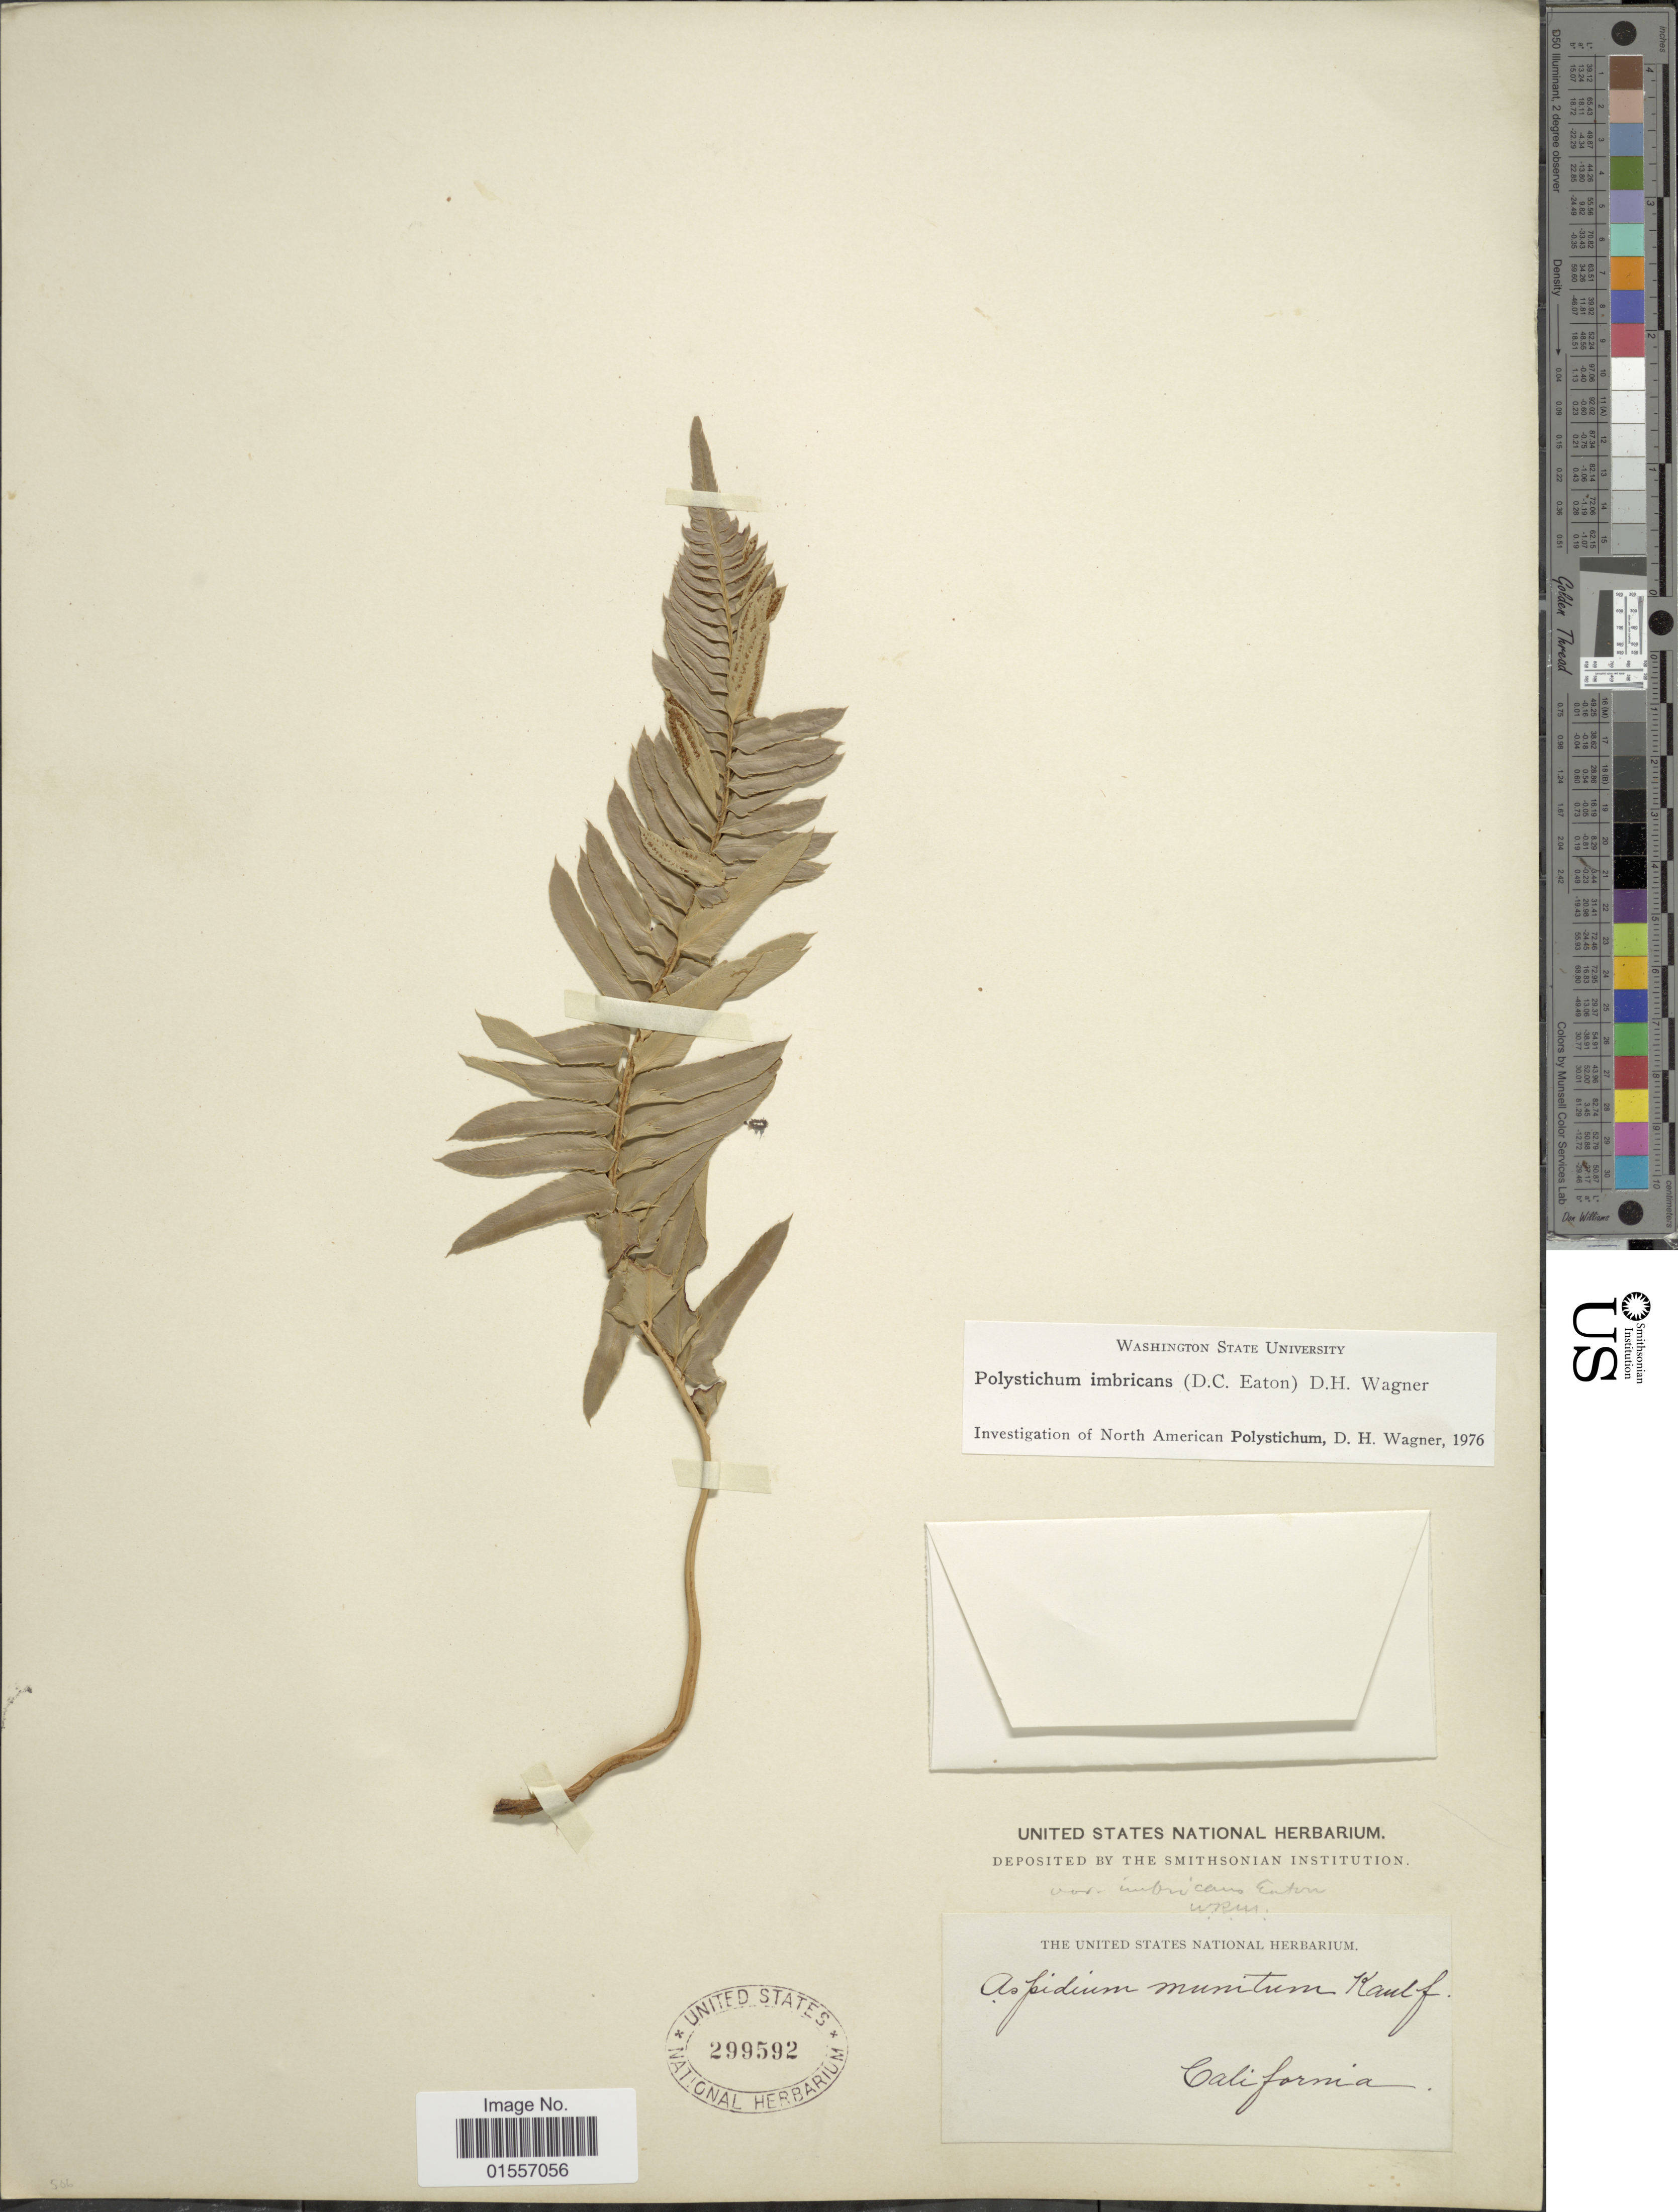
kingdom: Plantae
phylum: Tracheophyta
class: Polypodiopsida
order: Polypodiales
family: Dryopteridaceae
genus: Polystichum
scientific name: Polystichum imbricans subsp. imbricans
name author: (D.C. Eaton) D.H. Wagner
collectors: U.S. National Herbarium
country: United States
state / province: California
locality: California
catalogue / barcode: US 299592